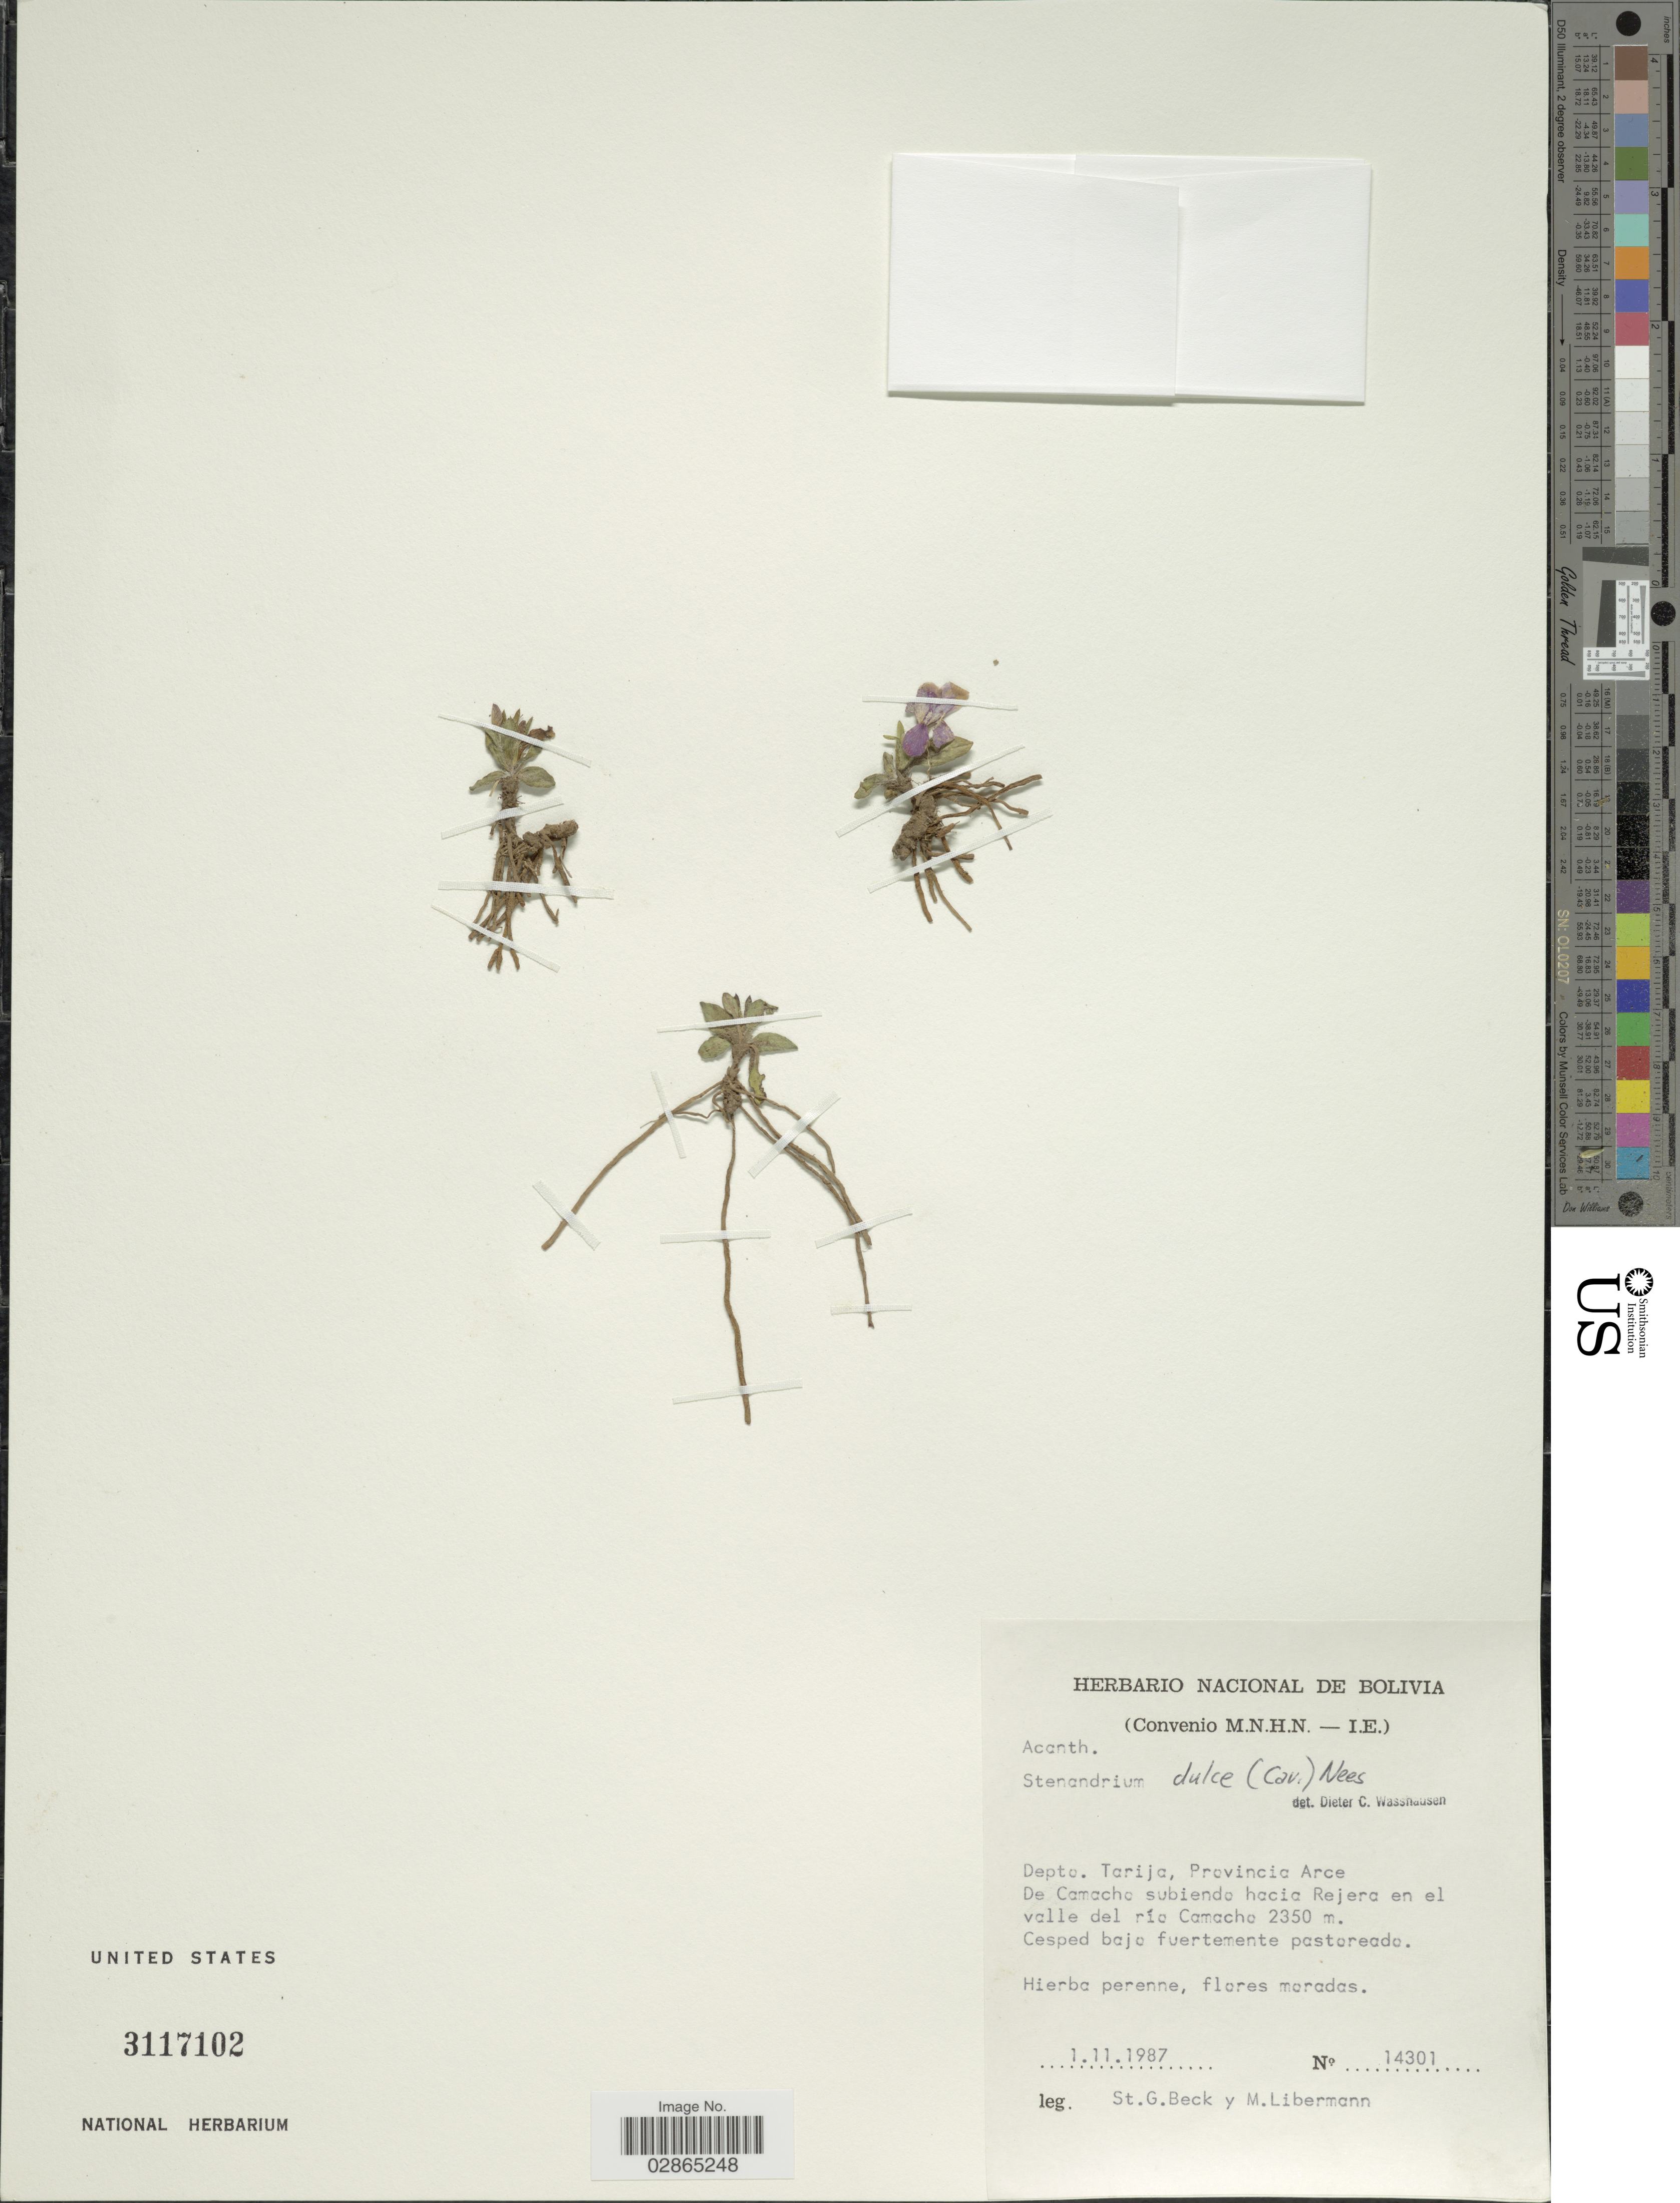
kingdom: Plantae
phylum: Tracheophyta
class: Magnoliopsida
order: Lamiales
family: Acanthaceae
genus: Stenandrium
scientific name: Stenandrium dulce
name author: (Cav.) Nees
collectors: S. G. Beck & M. Libermann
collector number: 14301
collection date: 1987-11-01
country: Bolivia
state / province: Tarija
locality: Depto. Tarija, Province Arce, De Camacho subiendo hacia Rejera en el valle del río Camacho.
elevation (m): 2350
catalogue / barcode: US 3117102